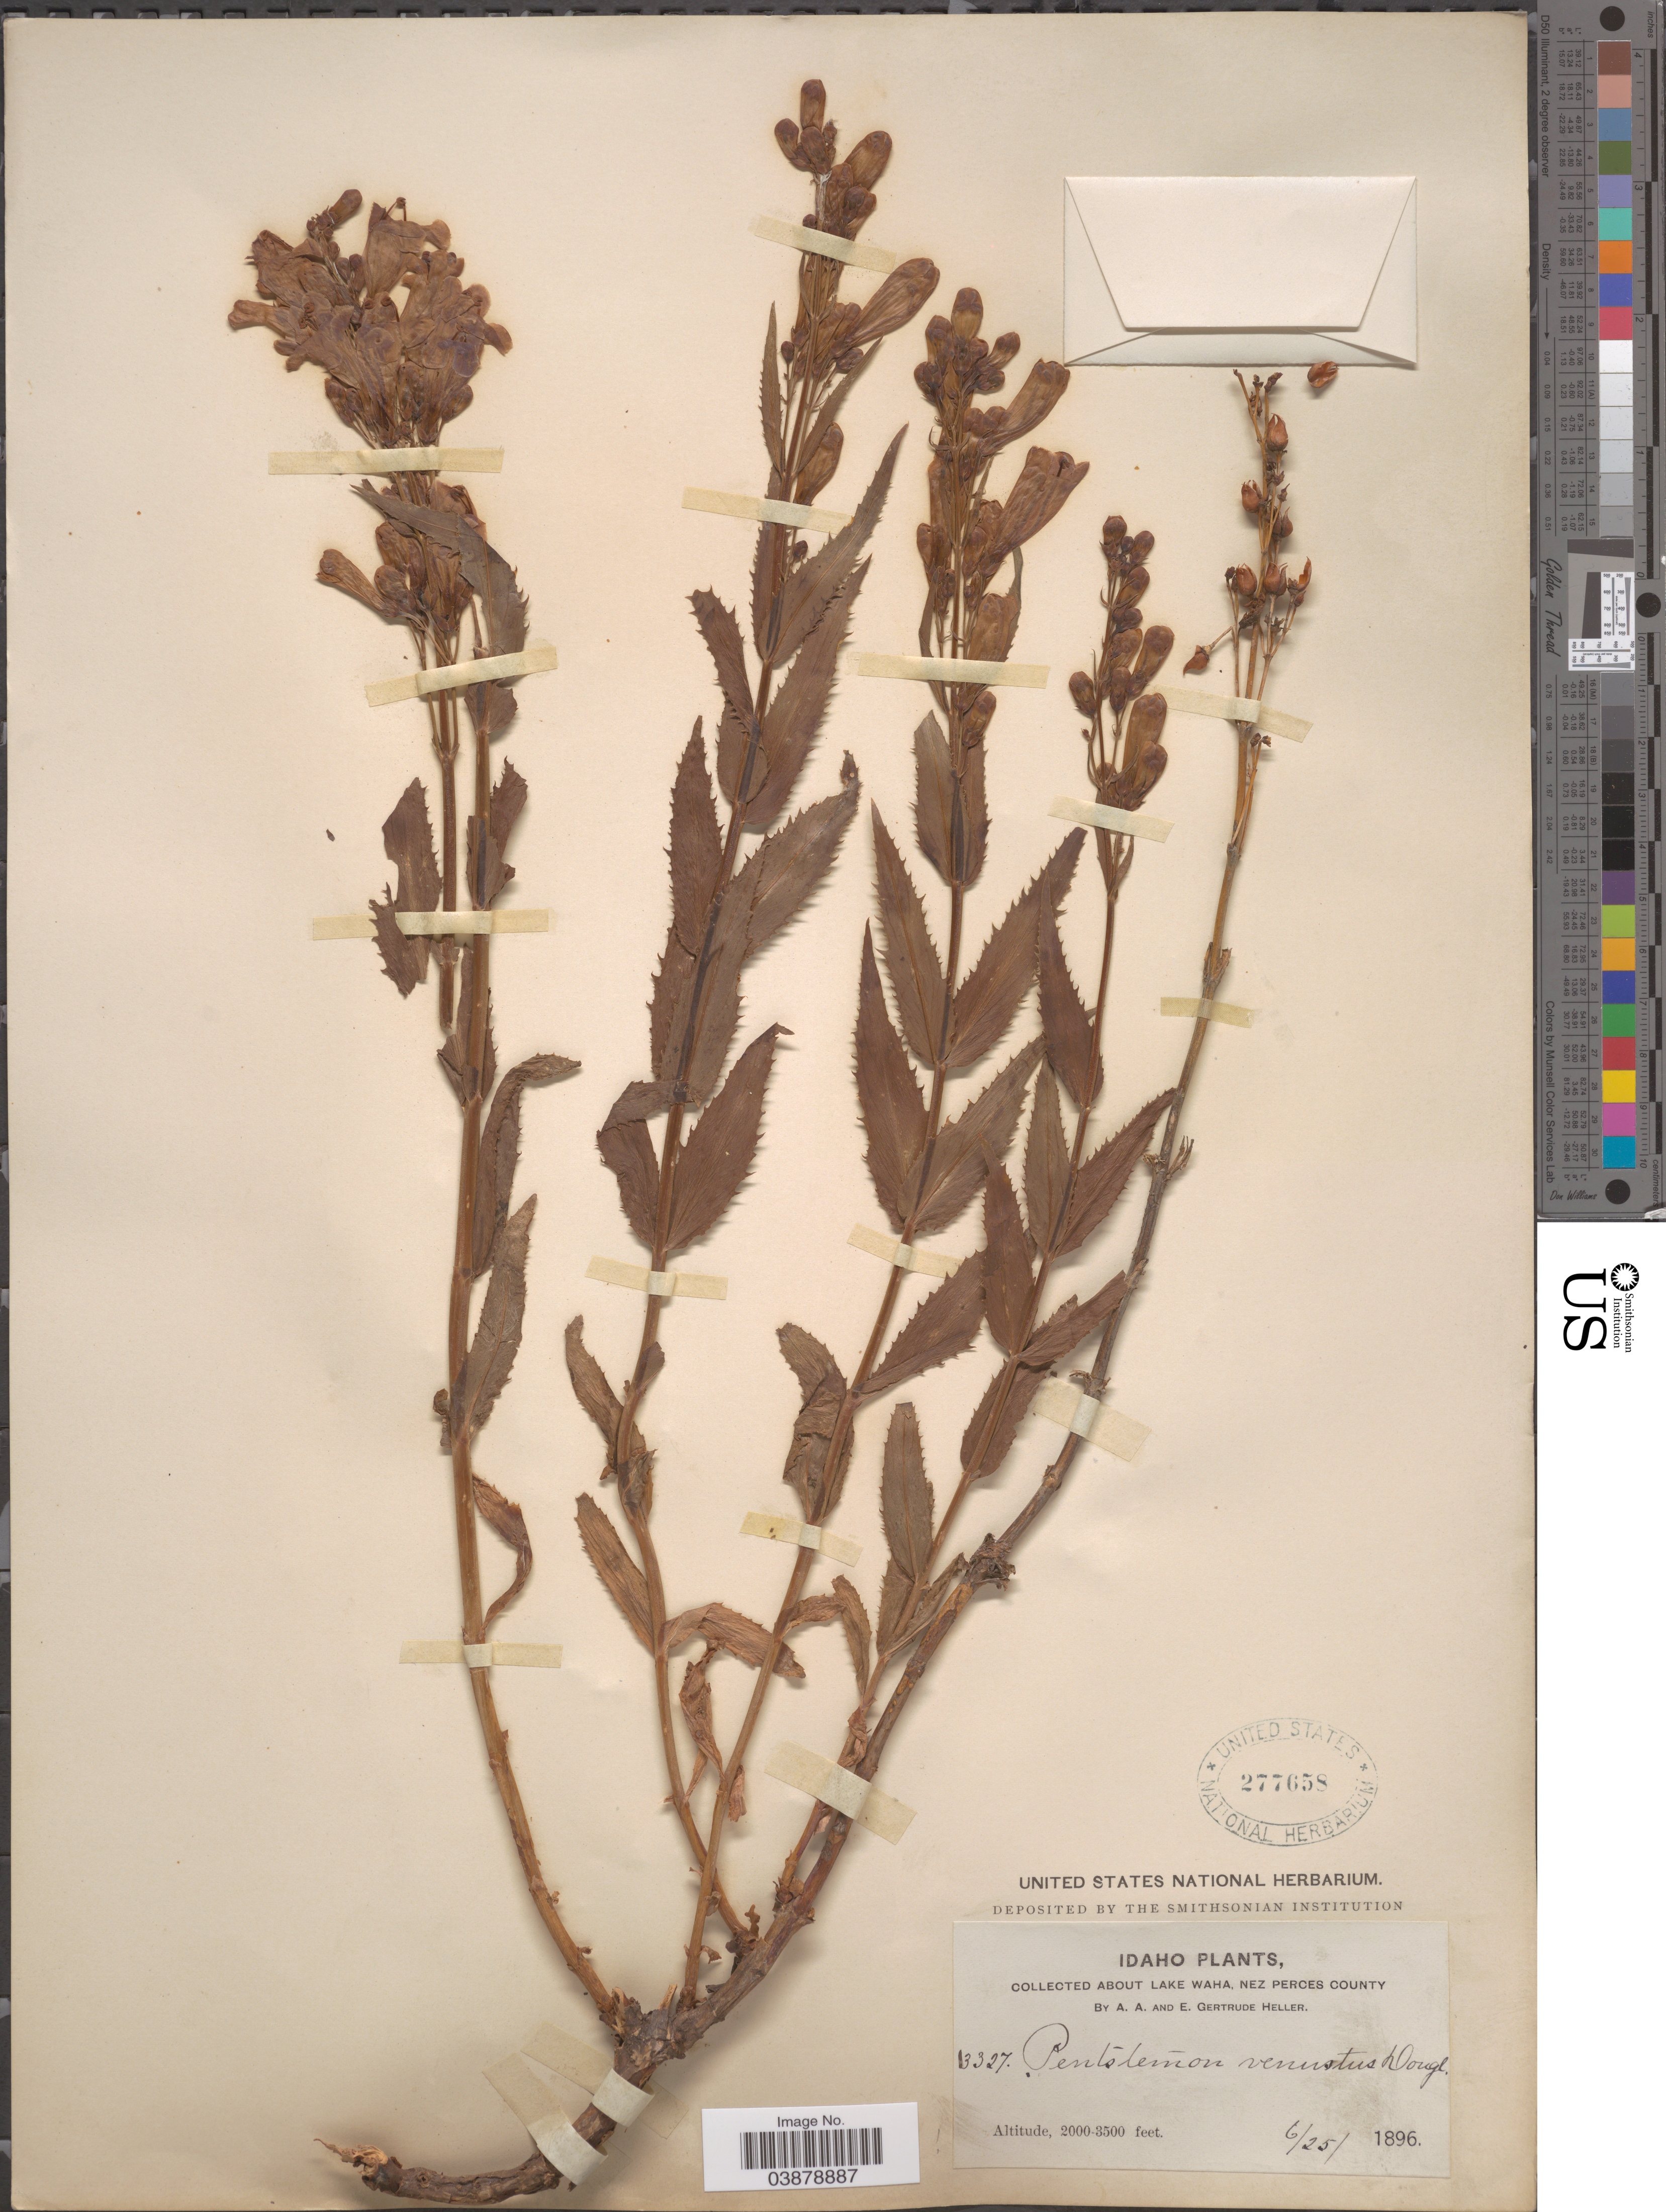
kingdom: Plantae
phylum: Tracheophyta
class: Magnoliopsida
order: Lamiales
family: Plantaginaceae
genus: Penstemon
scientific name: Penstemon venustus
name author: Douglas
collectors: A. A. Heller & E. G. Heller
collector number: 13327*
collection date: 1896-06-25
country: United States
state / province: Idaho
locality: About Lake Waha, Nez Perces County.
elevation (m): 610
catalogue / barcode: US 277658